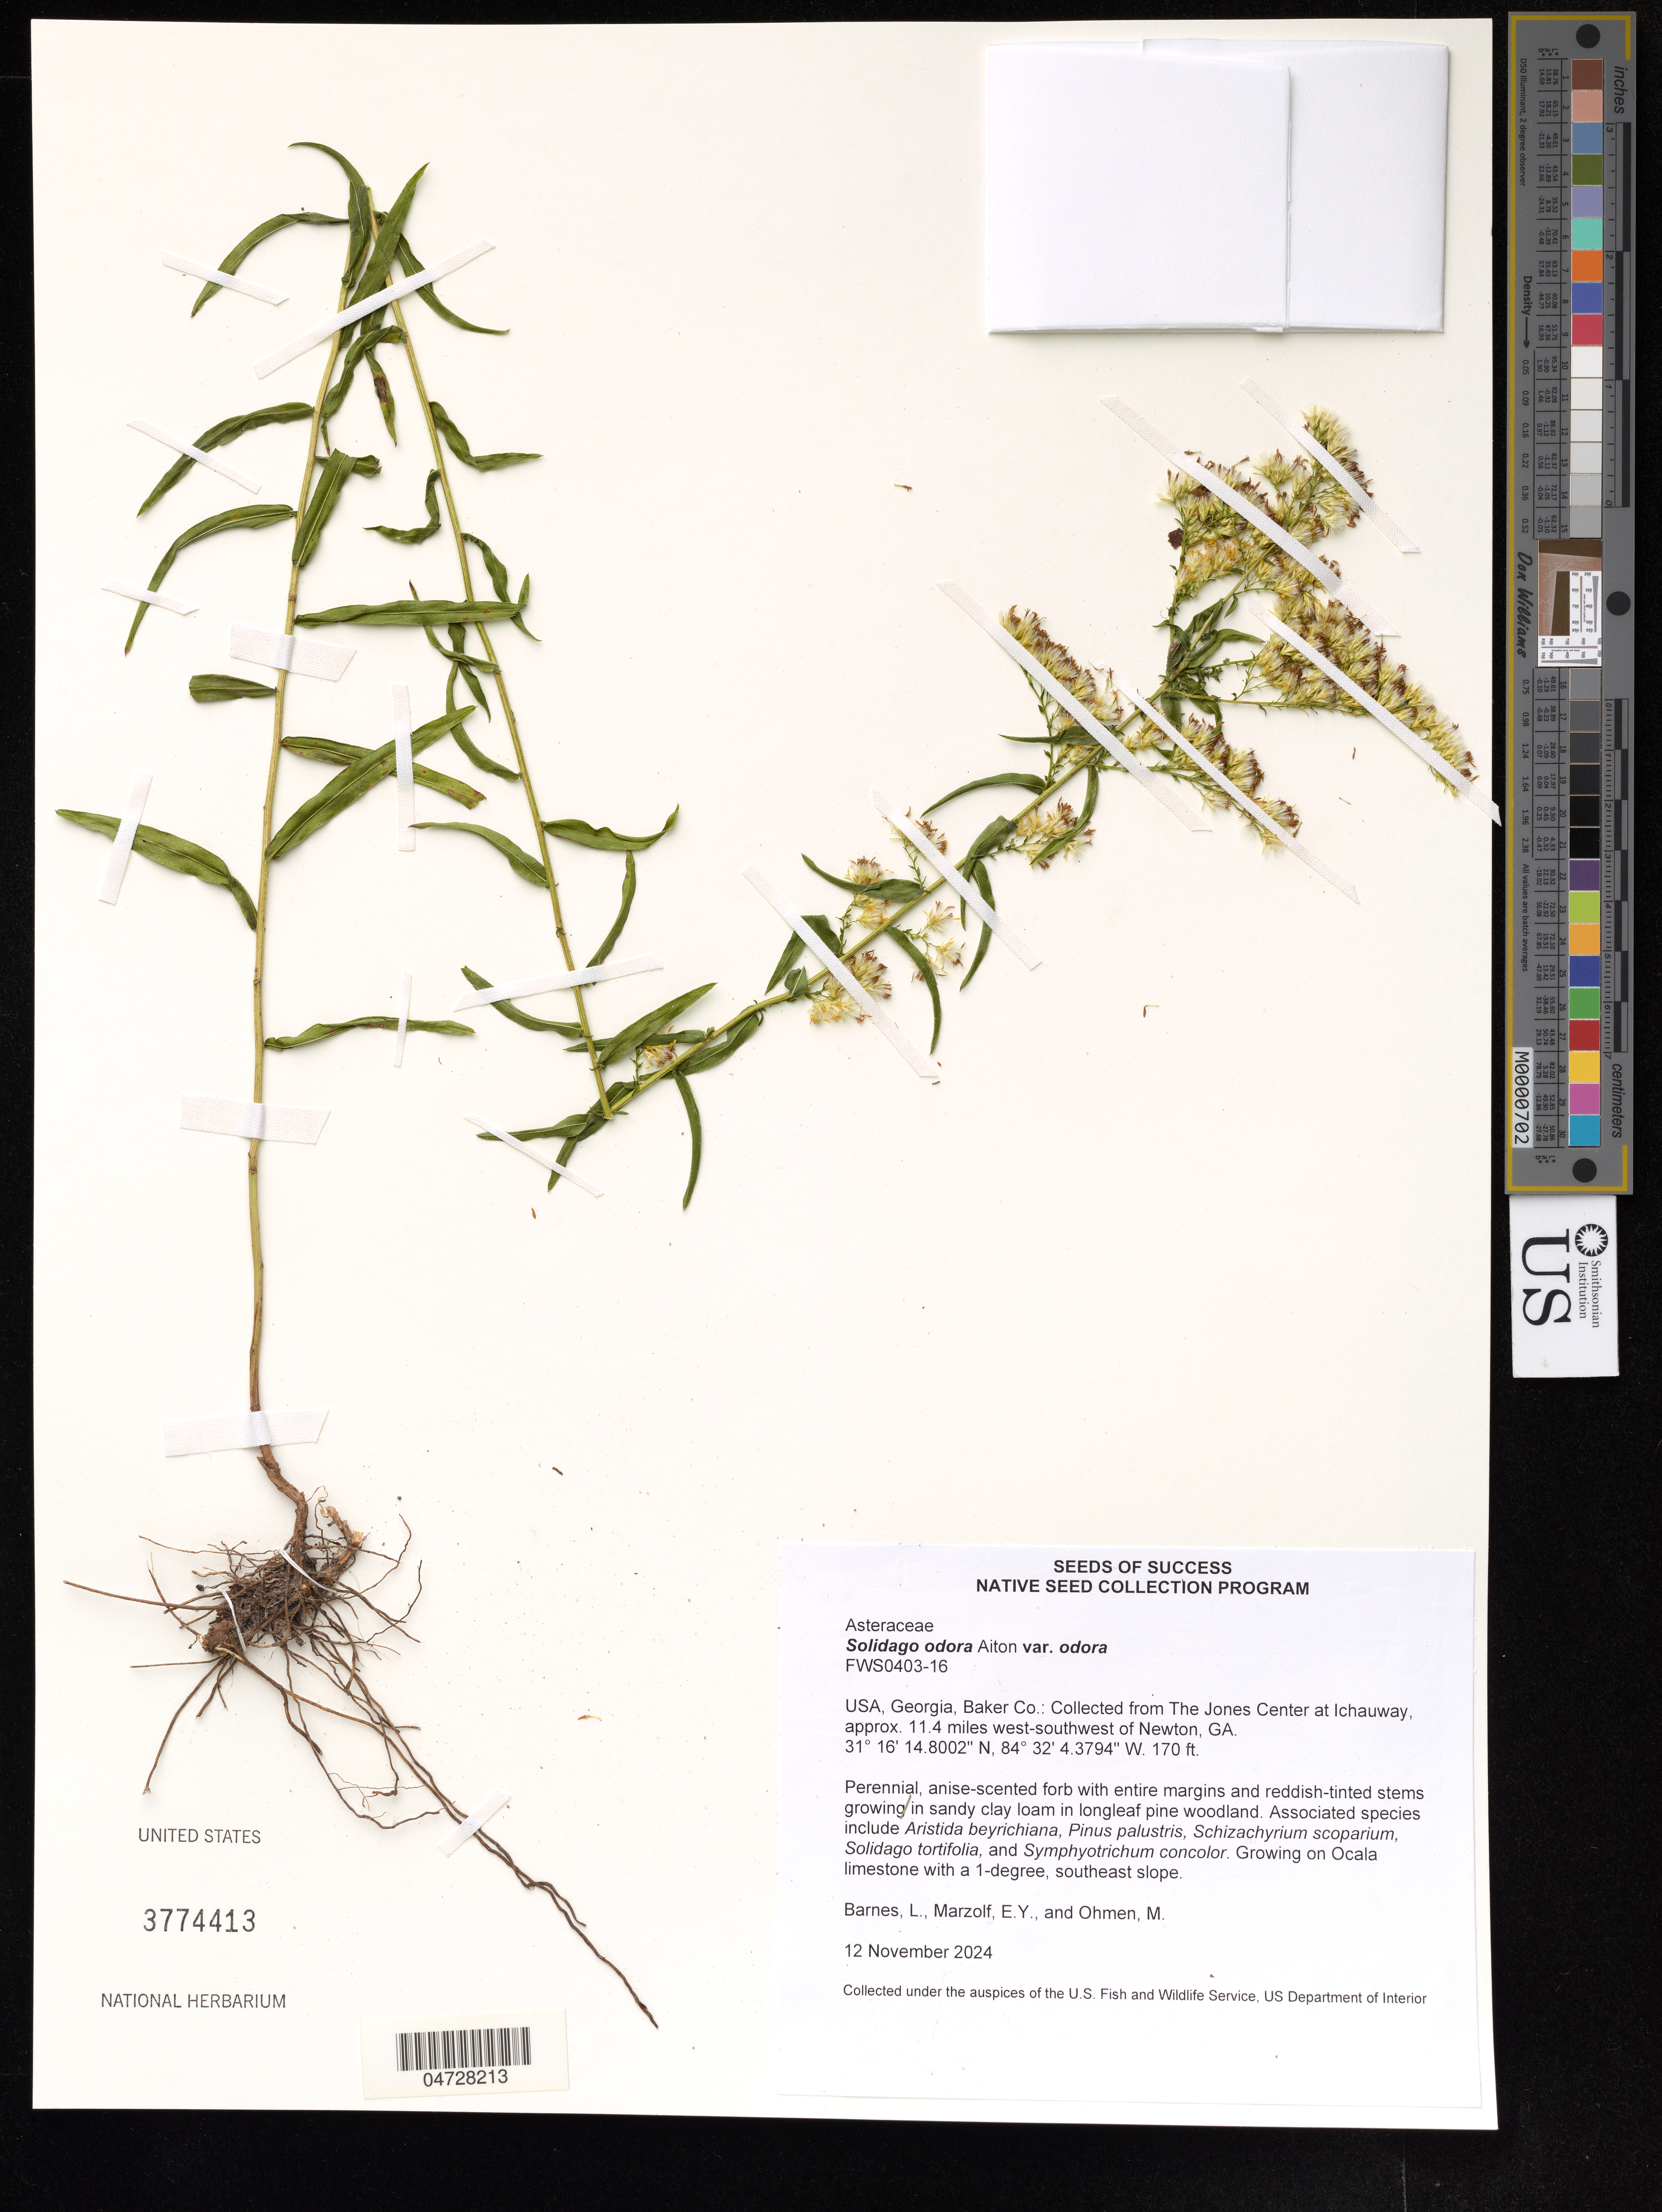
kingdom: Plantae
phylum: Tracheophyta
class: Magnoliopsida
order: Asterales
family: Asteraceae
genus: Solidago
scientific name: Solidago odora var. odora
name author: Aiton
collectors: L. Barnes, E. Marzolf & M. Ohmen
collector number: FWS0403-16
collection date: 2024-11-12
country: United States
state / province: Georgia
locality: Baker Co.: Collected from The Jones Center at Ichauway, approx. 11.4 miles west-southwest of Newton, GA.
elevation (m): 52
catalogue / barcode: US 3774413